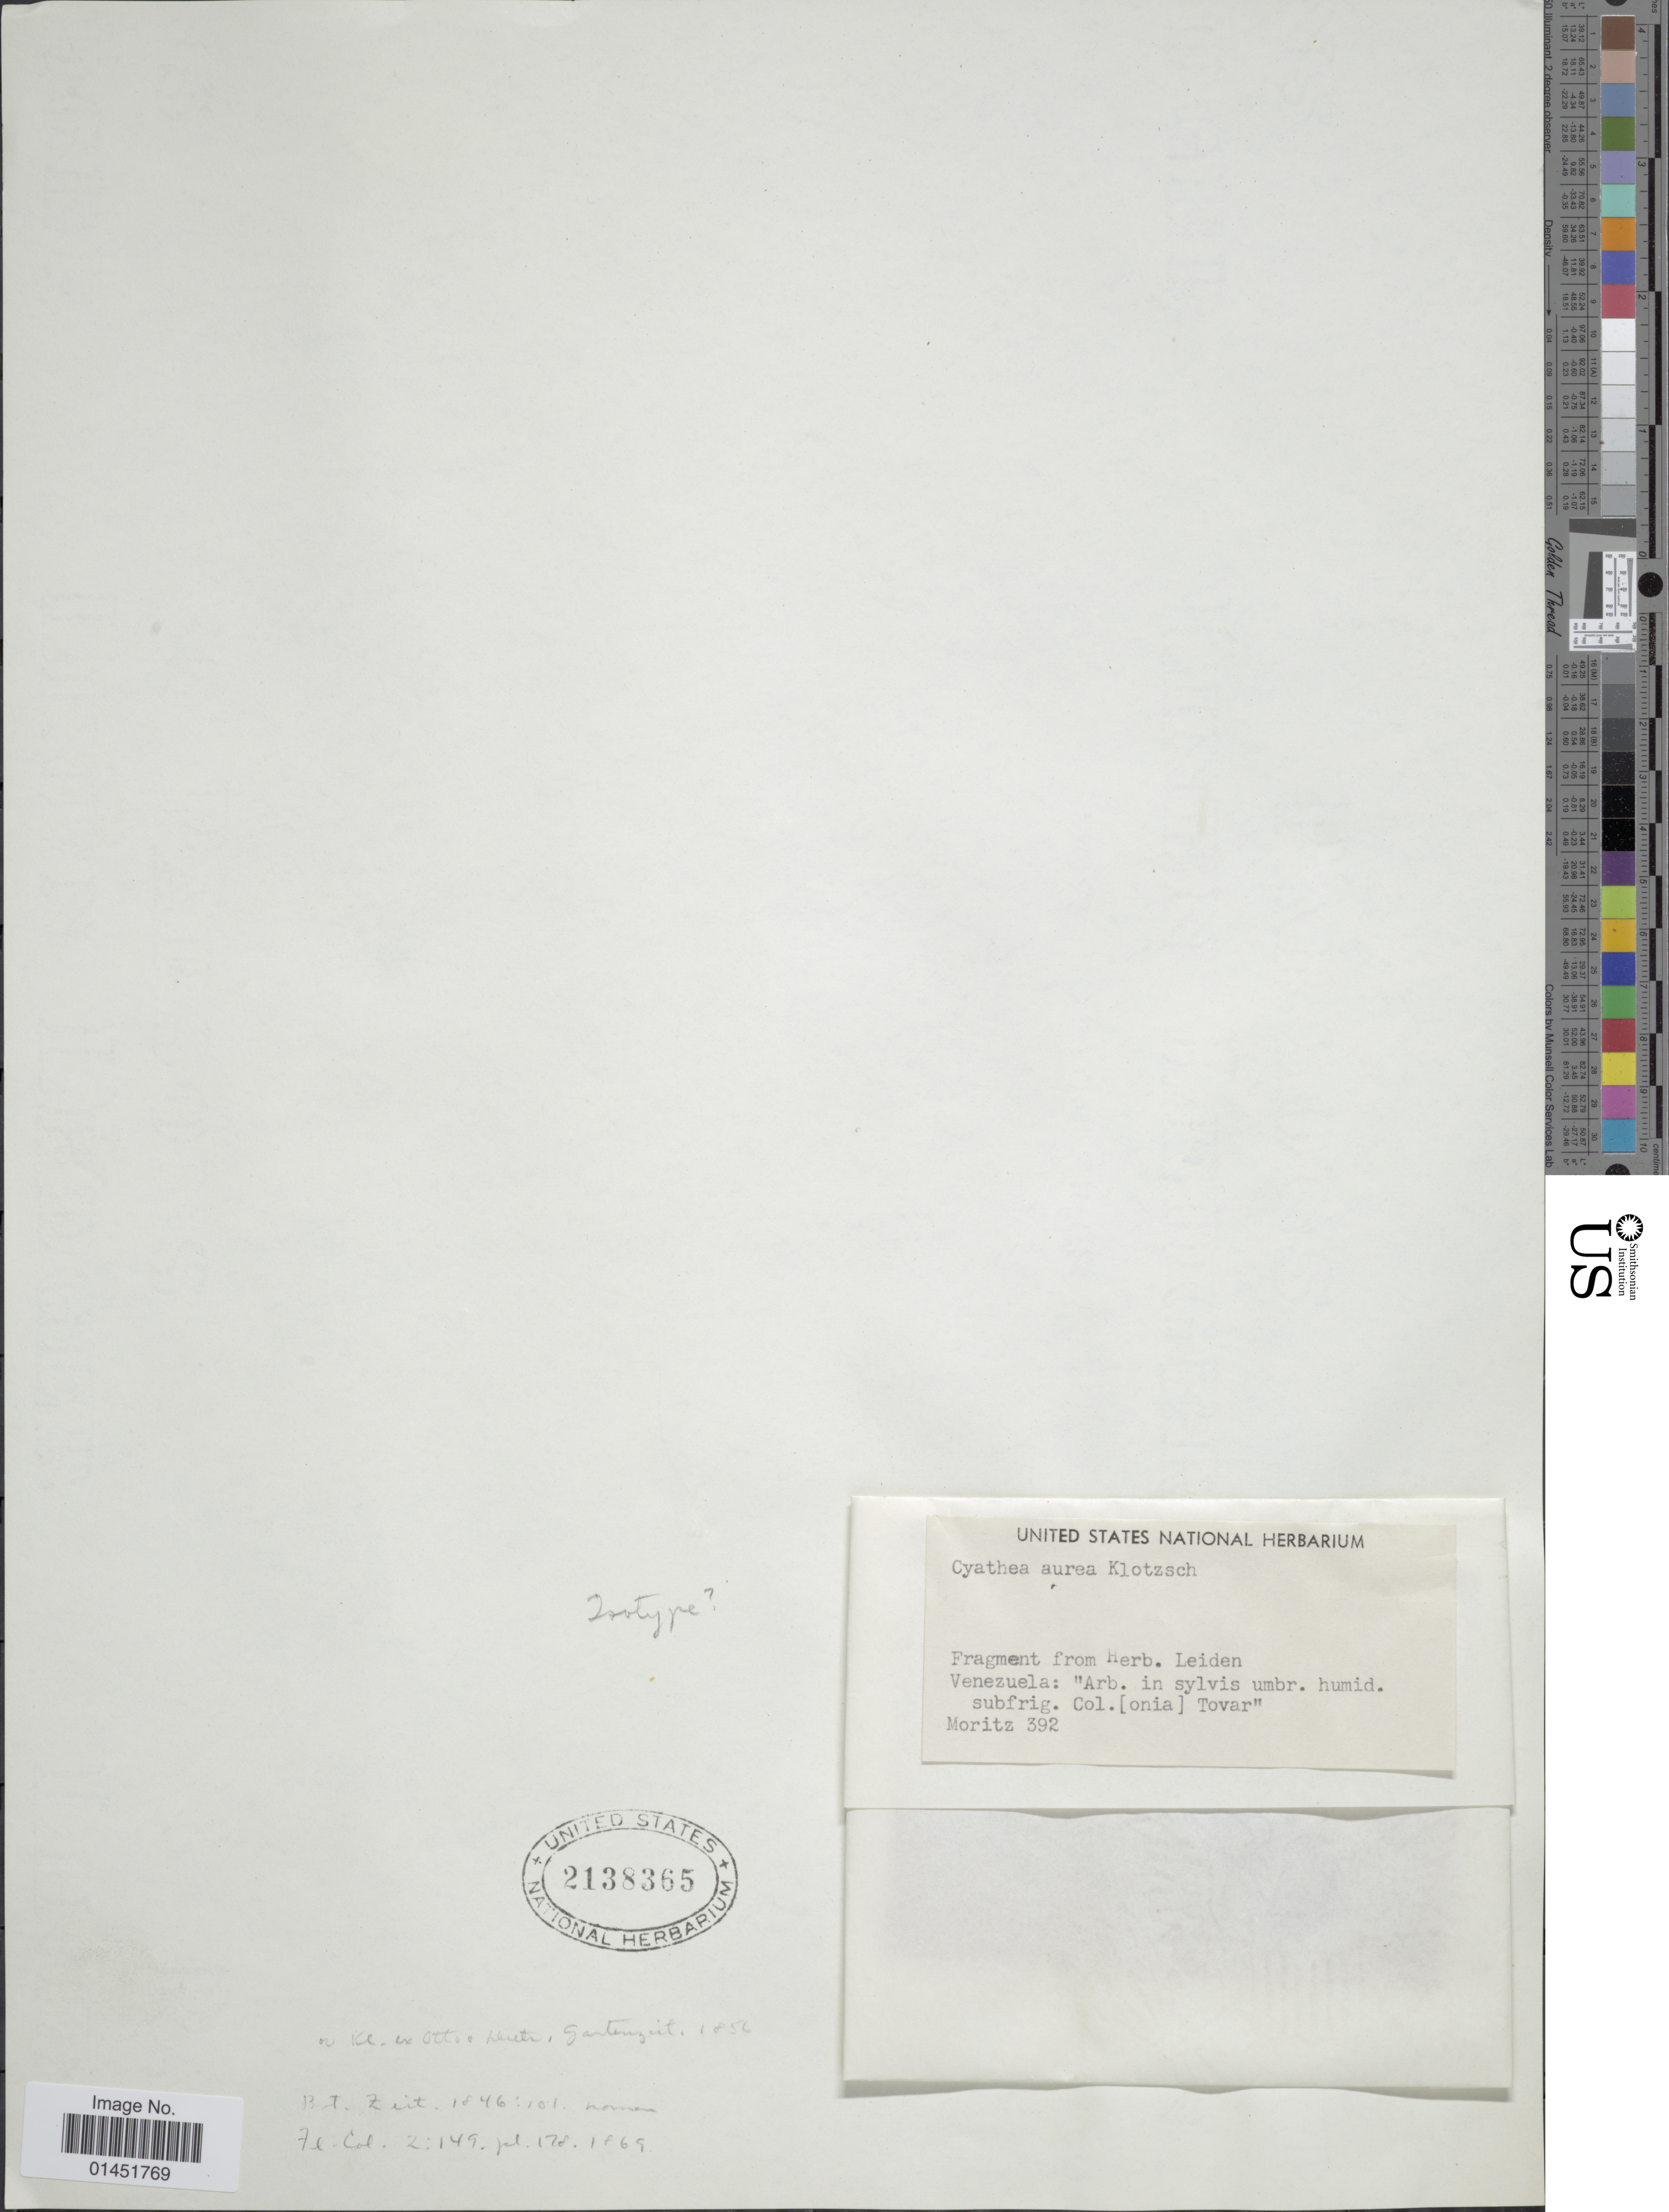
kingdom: Plantae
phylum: Tracheophyta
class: Polypodiopsida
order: Cyatheales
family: Cyatheaceae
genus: Cyathea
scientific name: Cyathea fulva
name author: (M. Martens & Galeotti) Fée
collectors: Moritz, --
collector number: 392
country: Venezuela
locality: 'Arb. in sylvis umbr. humid. subfrig. Col. [onia] Tovar'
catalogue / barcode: US 2138365